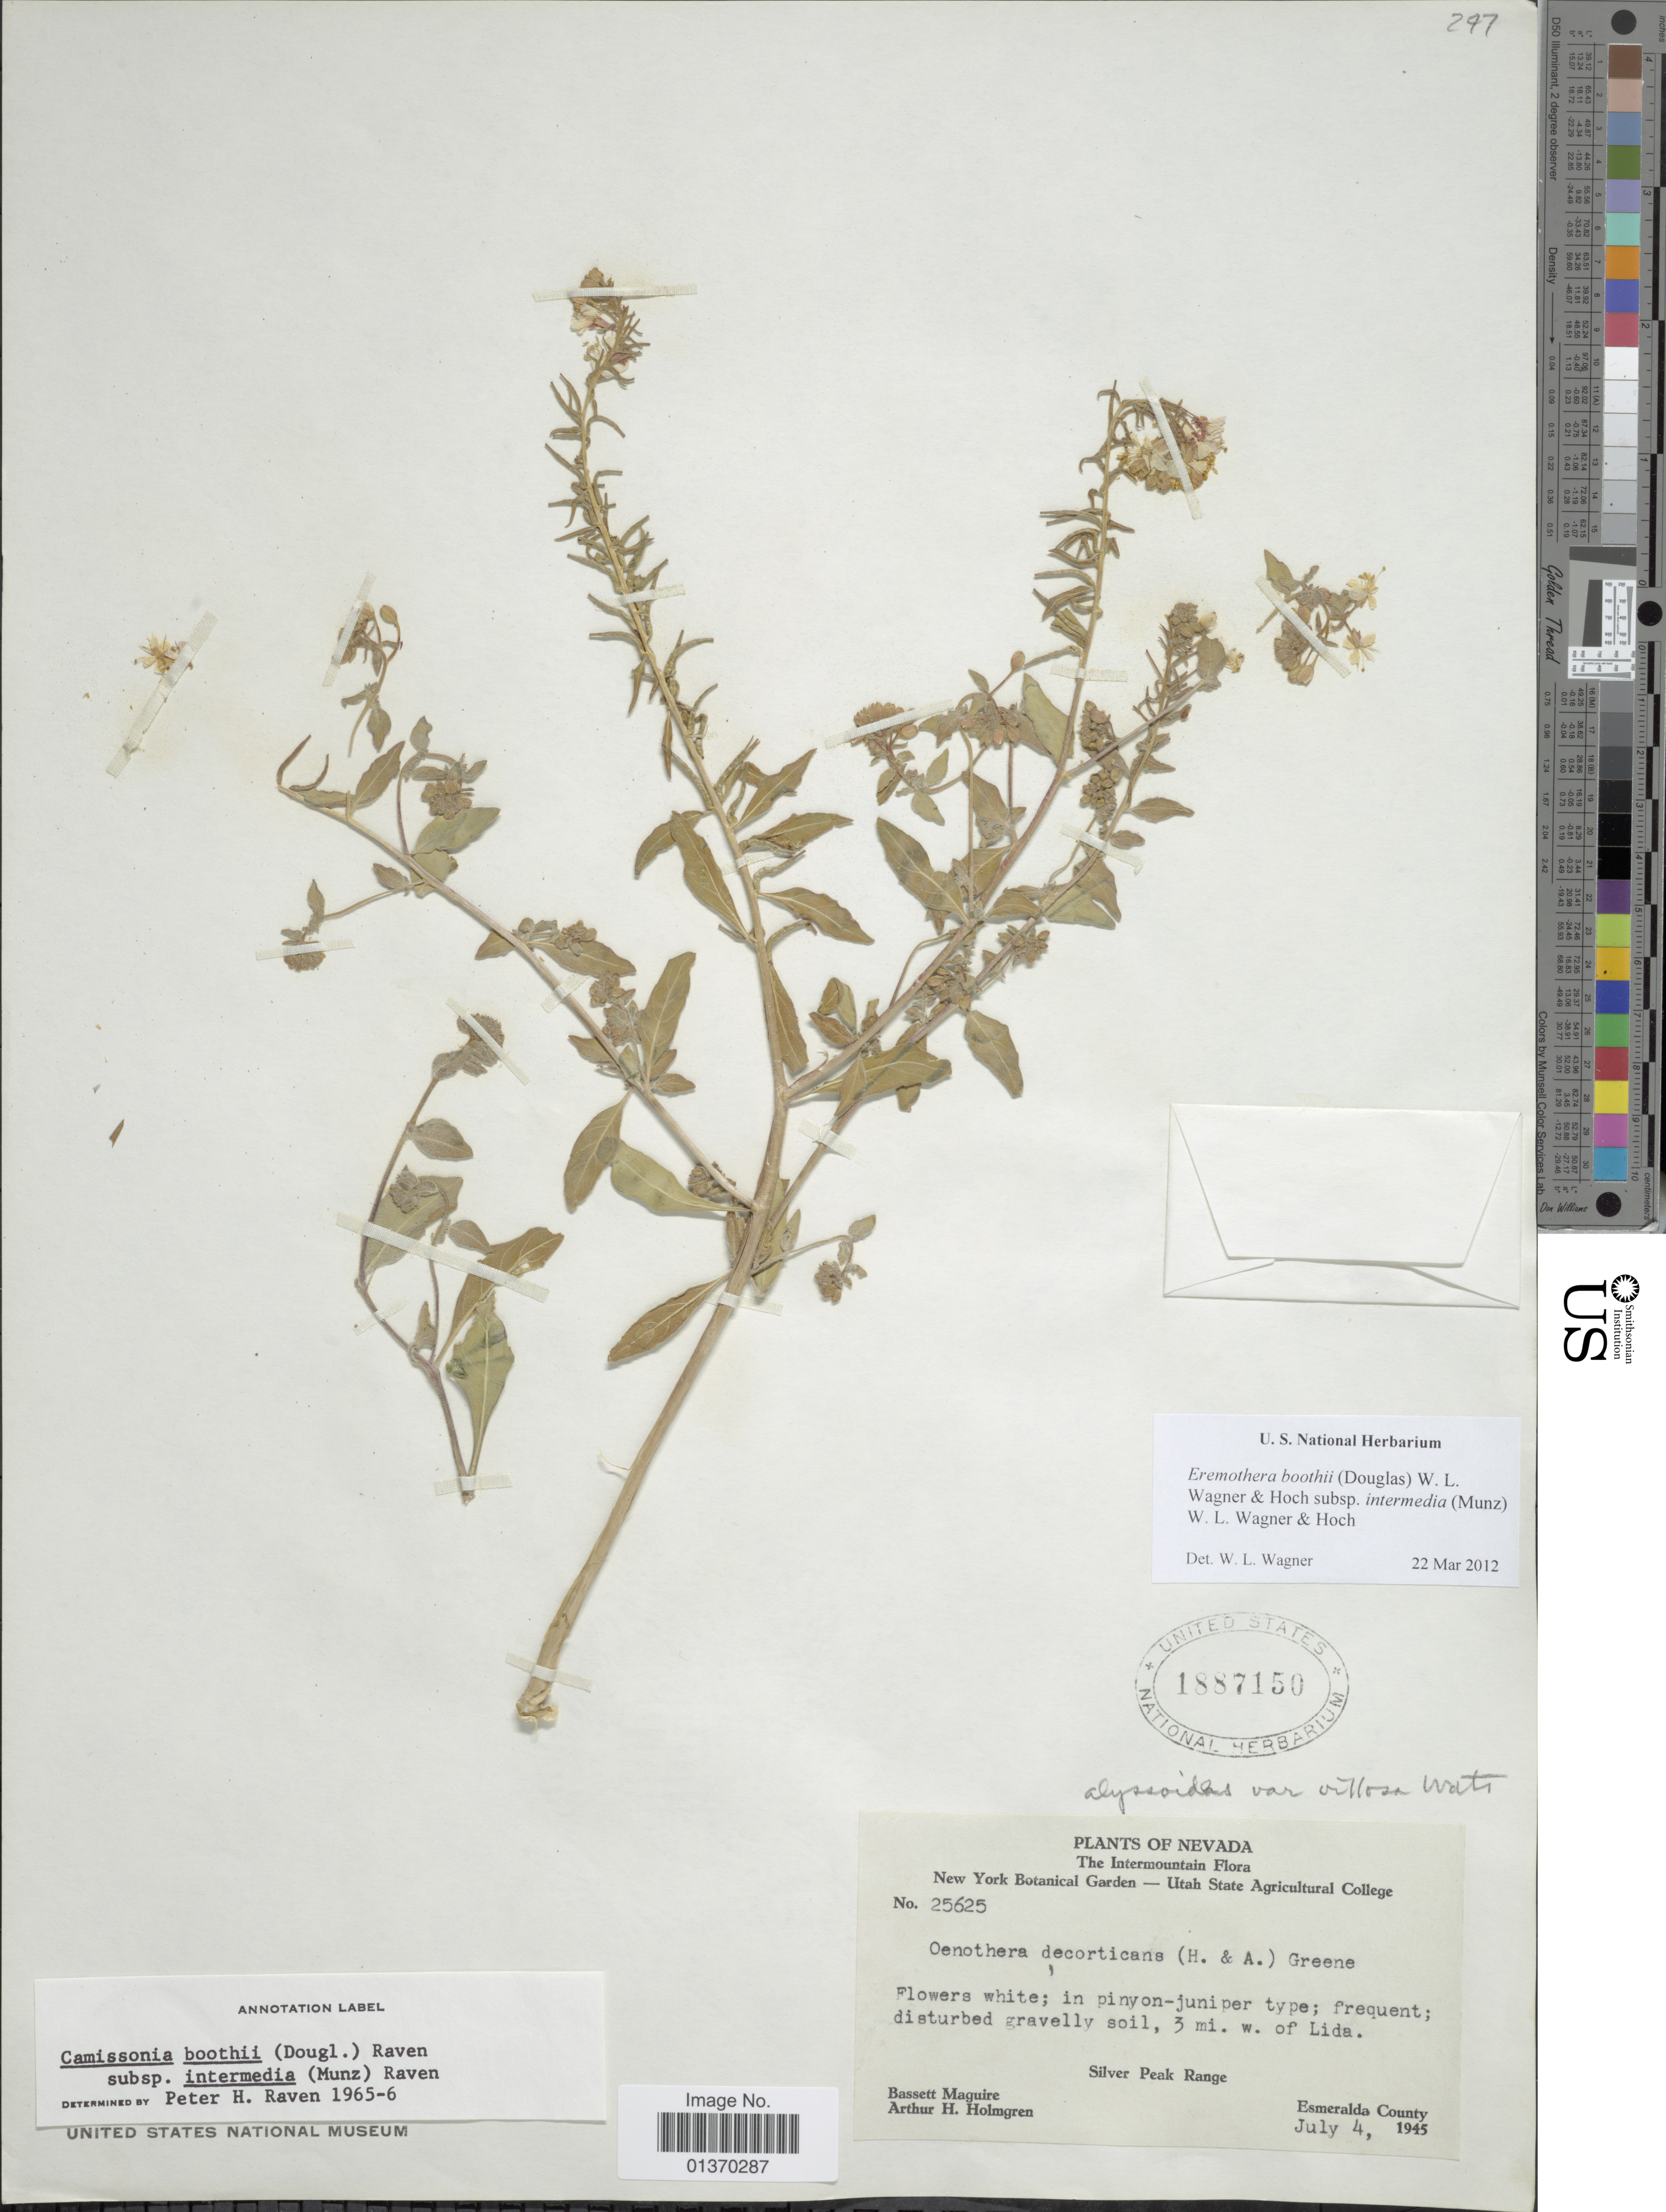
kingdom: Plantae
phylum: Tracheophyta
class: Magnoliopsida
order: Myrtales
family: Onagraceae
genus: Eremothera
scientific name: Eremothera boothii subsp. intermedia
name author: (Munz) W.L. Wagner & Hoch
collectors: B. Maguire & A. H. Holmgren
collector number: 25625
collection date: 1945-07-04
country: United States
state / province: Nevada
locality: The Intermountain, 3 mi. w. of Lida, Silver Peak Range, Esmeralda County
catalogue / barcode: US 1887150